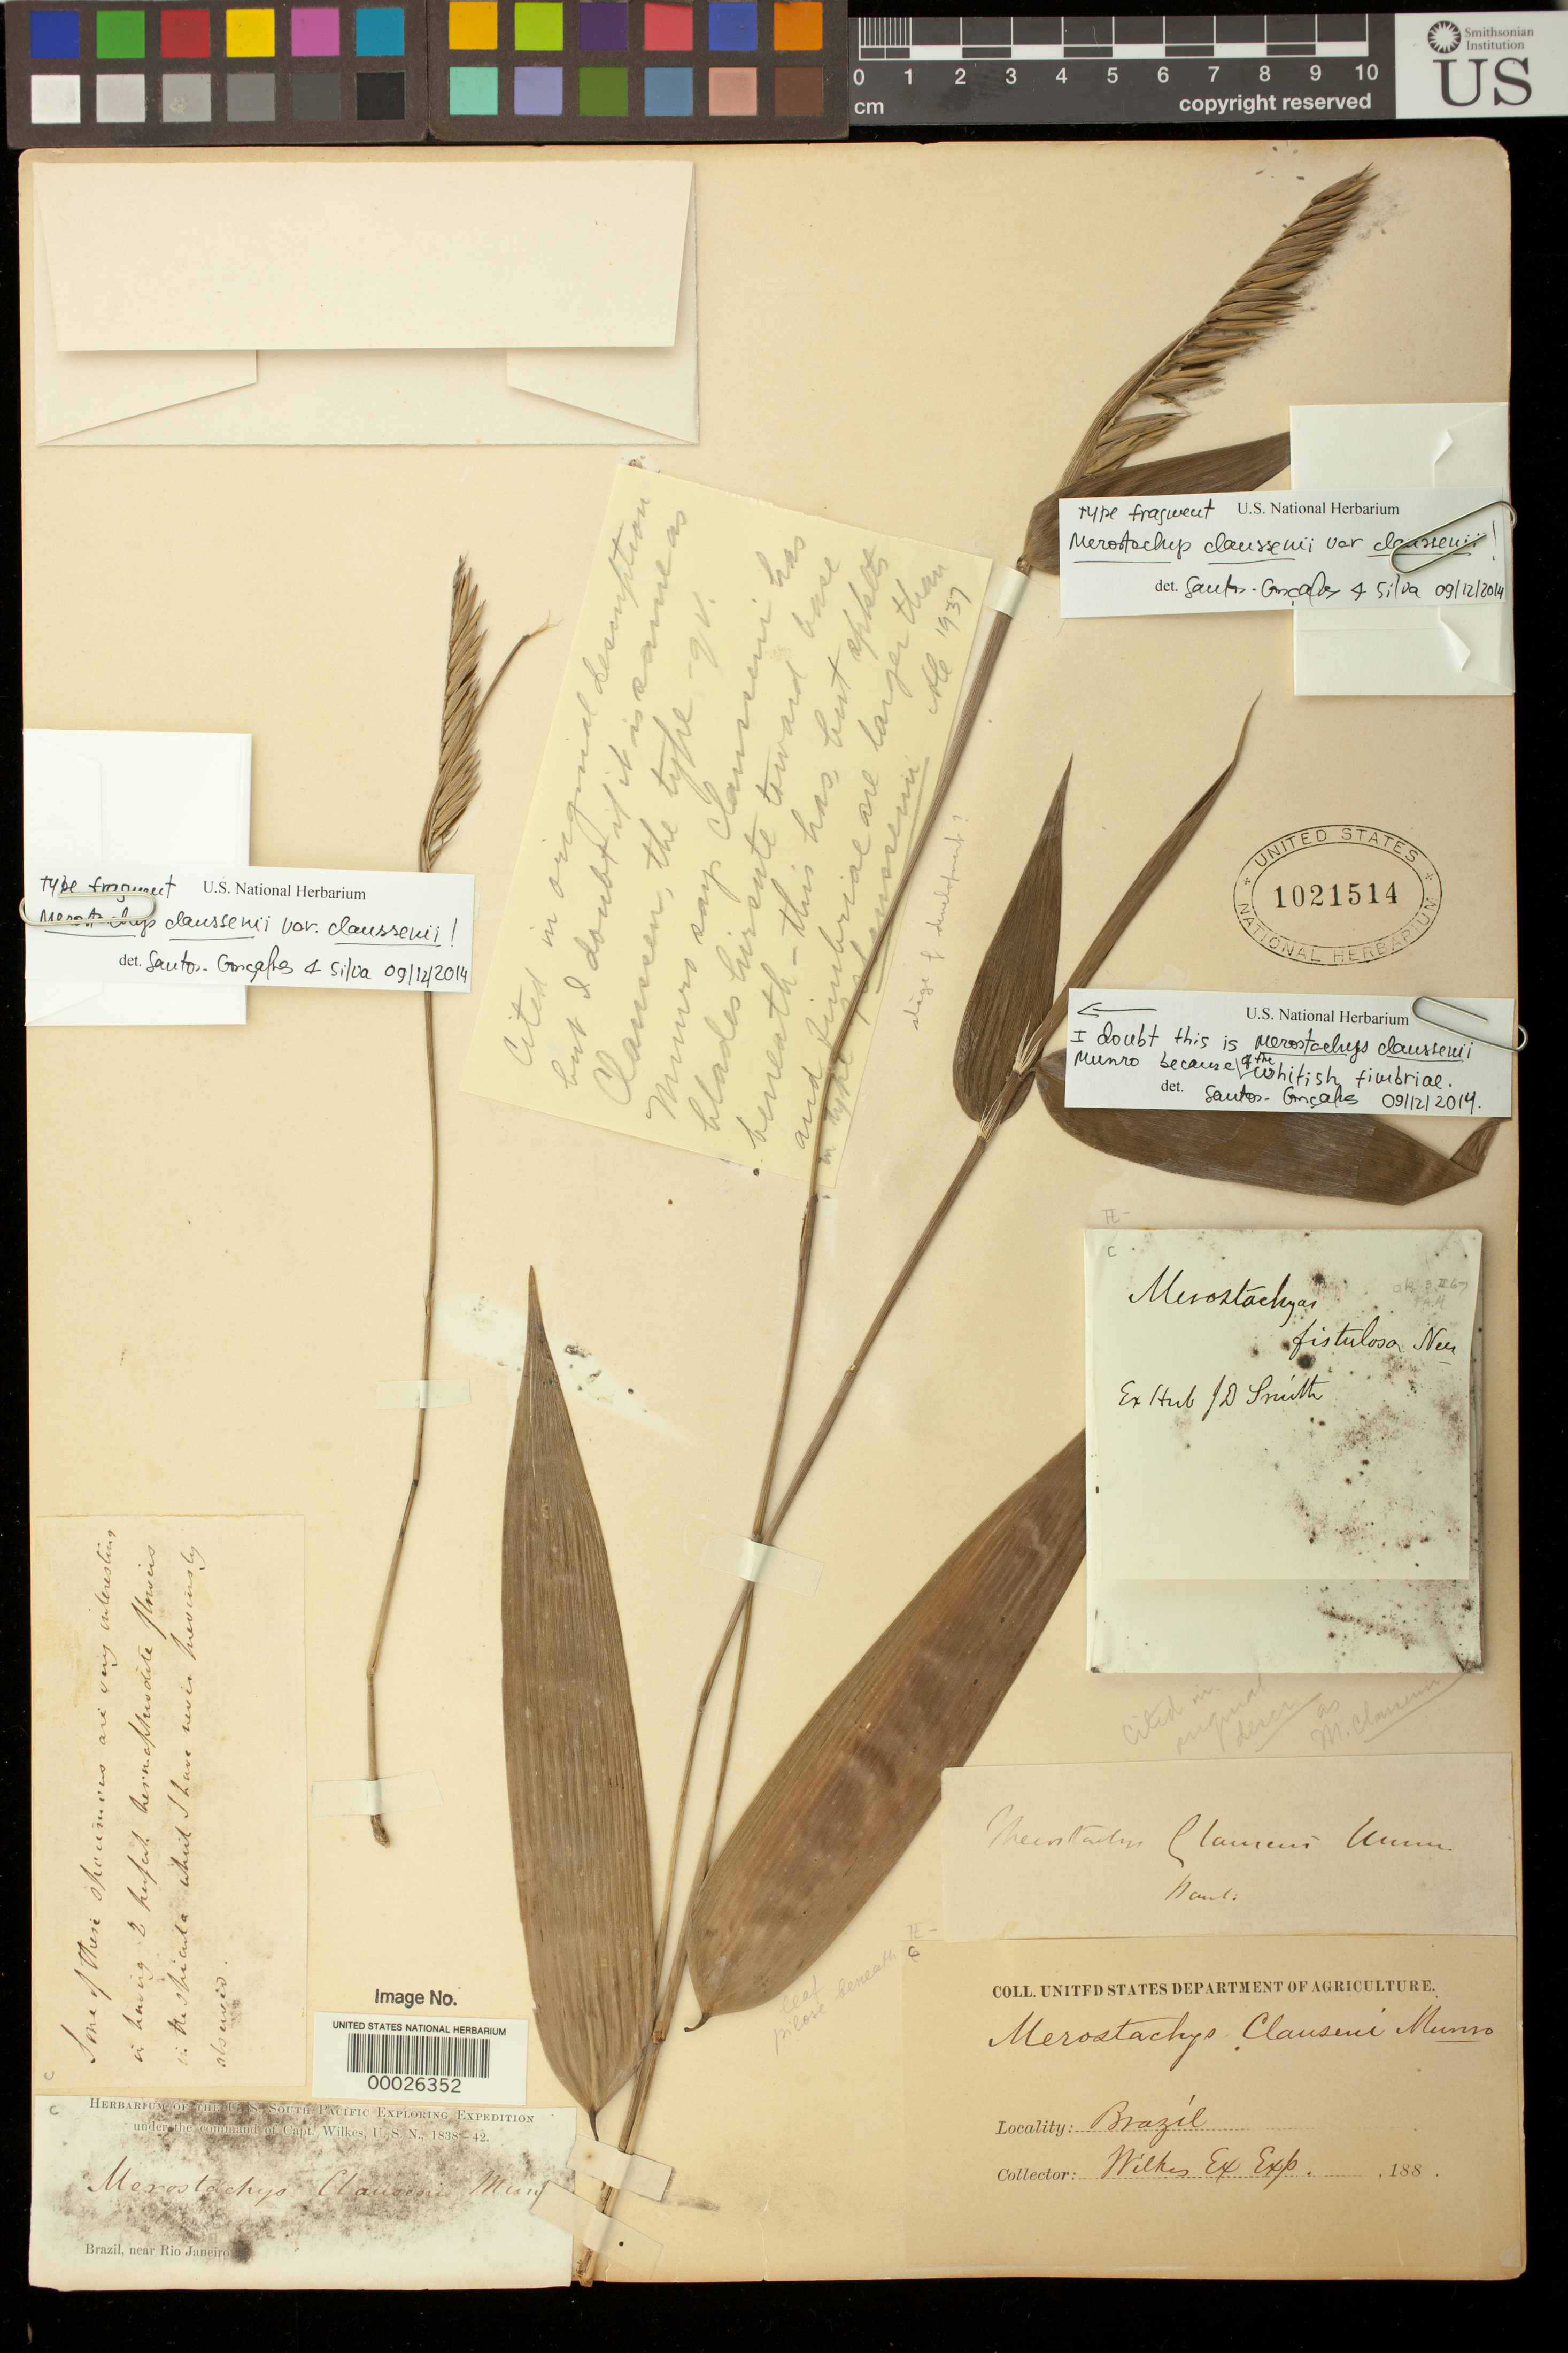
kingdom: Plantae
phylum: Tracheophyta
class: Liliopsida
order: Poales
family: Poaceae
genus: Merostachys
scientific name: Merostachys claussenii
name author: Munro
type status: Syntype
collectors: Wilkes Explor. Exped.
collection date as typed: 1838 to -- --- 1842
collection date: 1838/1842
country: Brazil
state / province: Rio de Janeiro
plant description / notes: Multiple elements mounted on single sheet; dubiously type material, as noted in annotations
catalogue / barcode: US 1021514